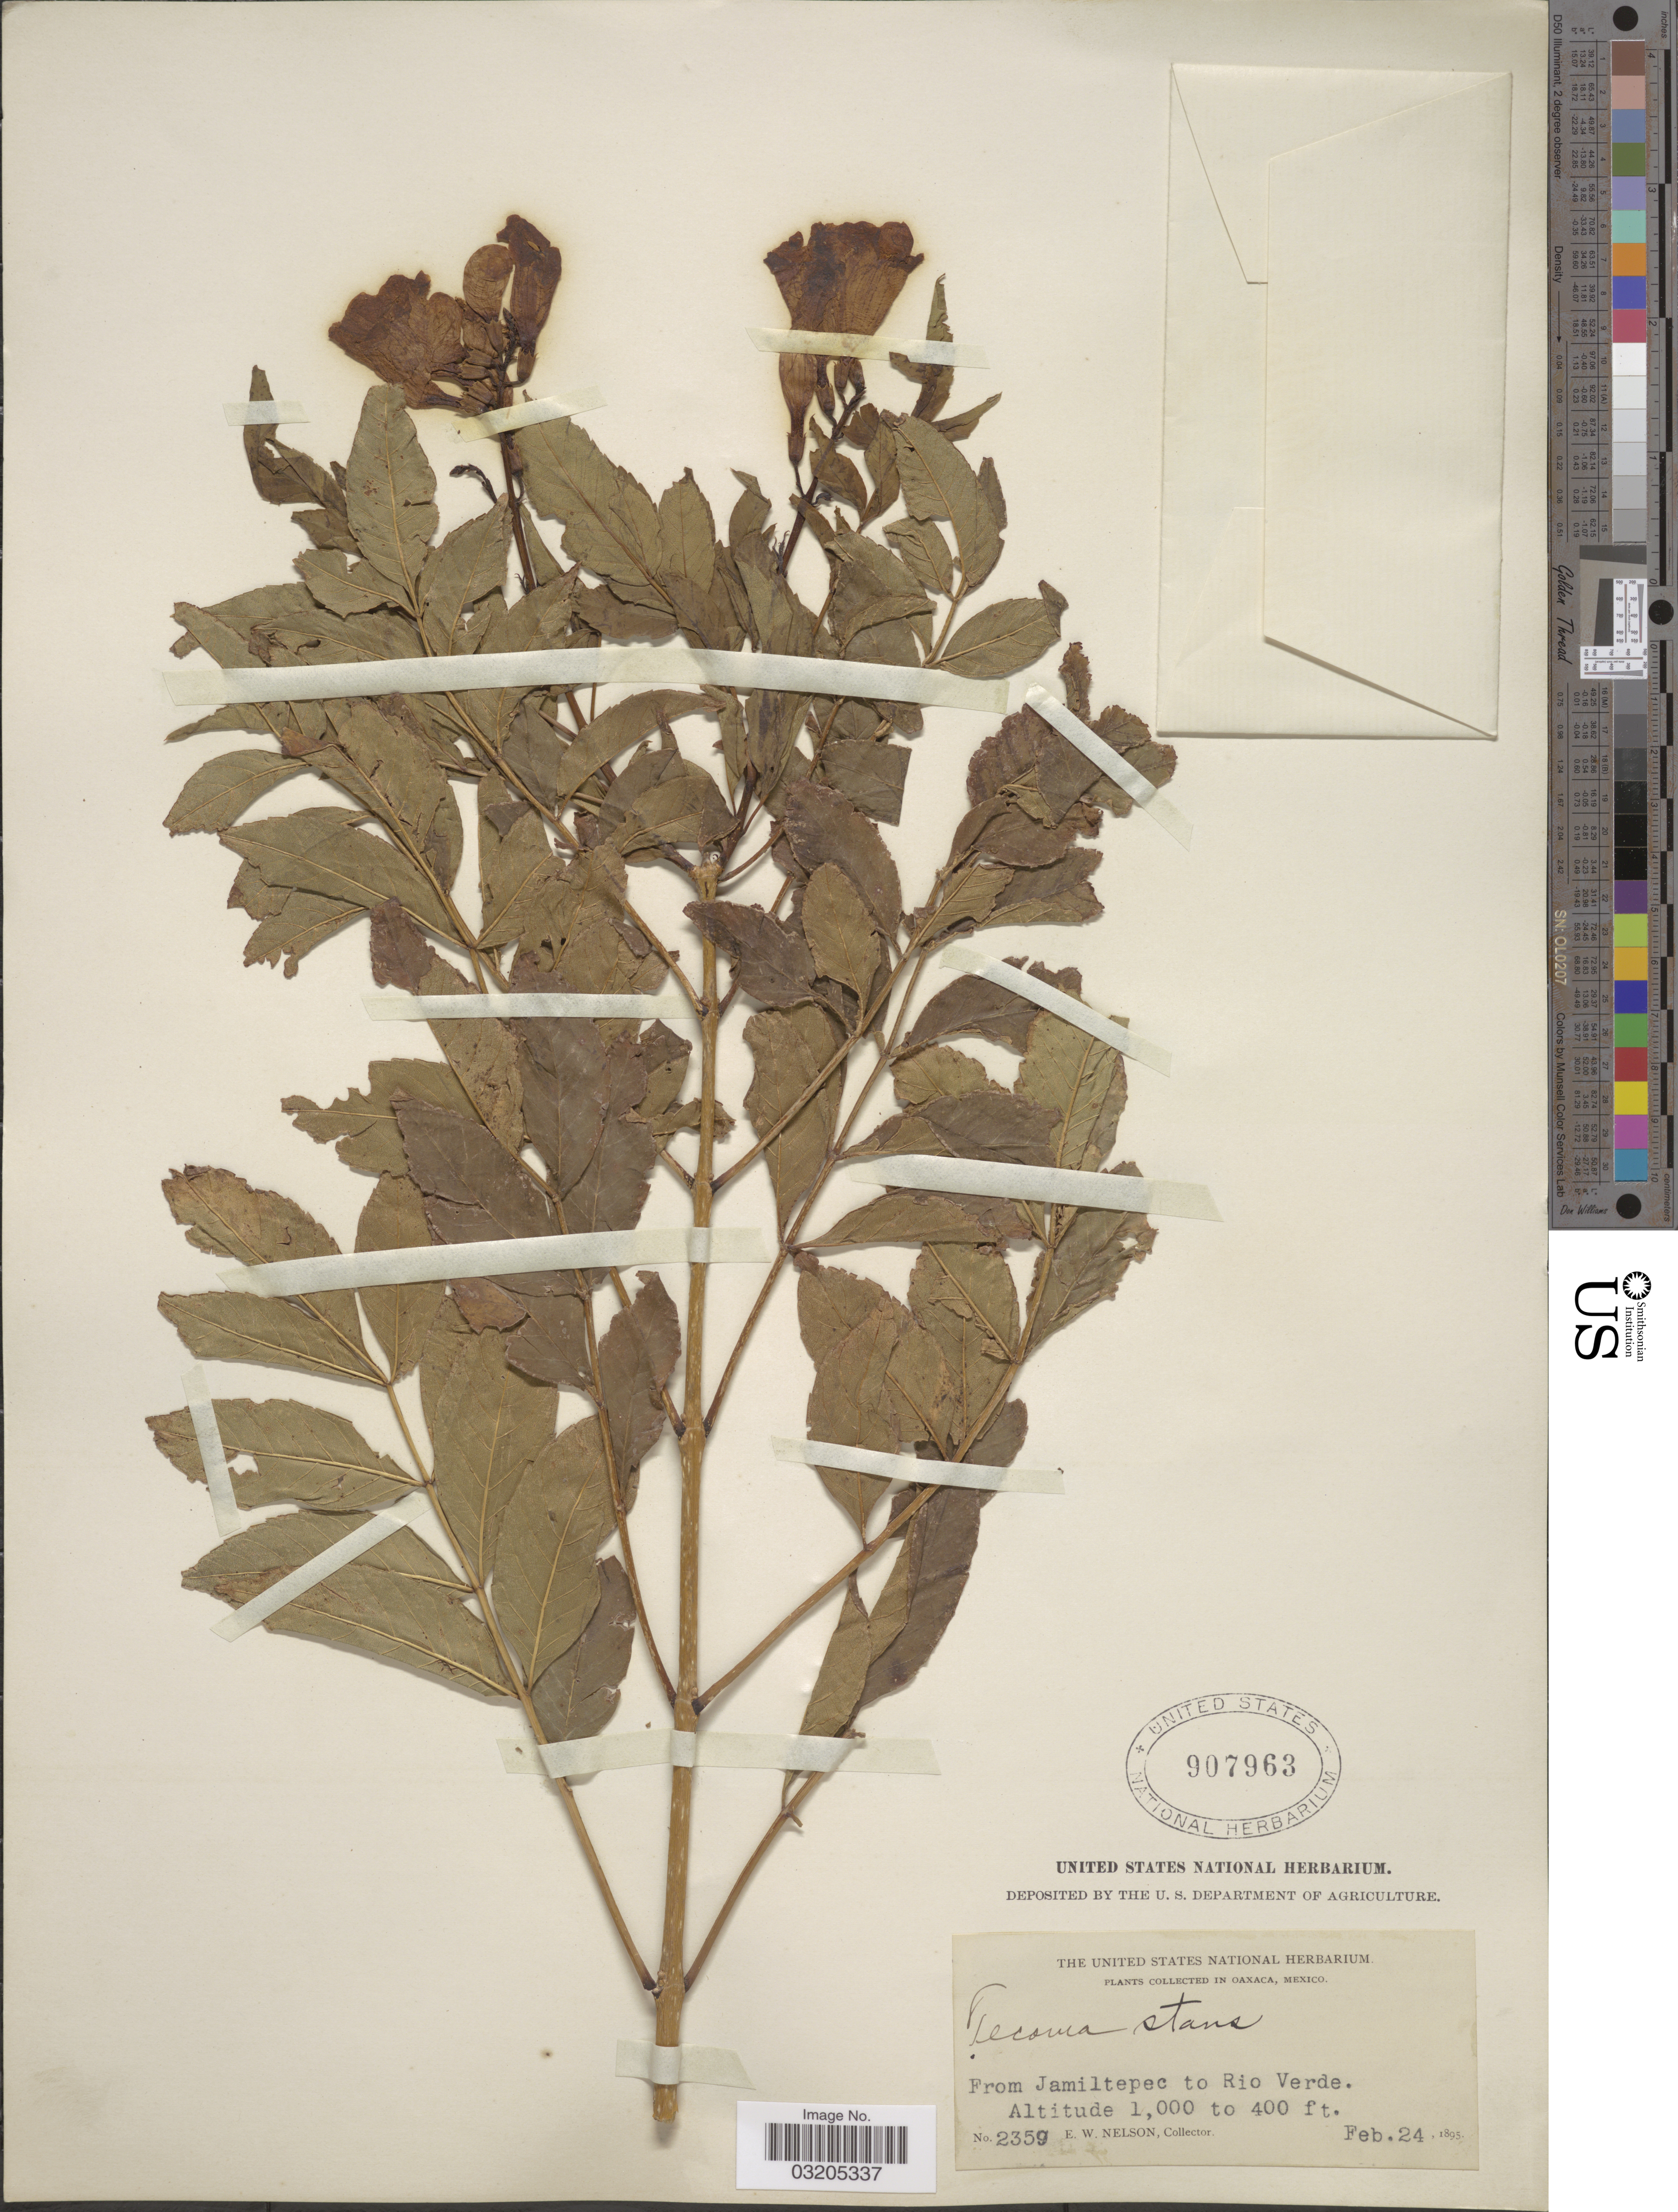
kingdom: Plantae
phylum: Tracheophyta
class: Magnoliopsida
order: Lamiales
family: Bignoniaceae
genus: Tecoma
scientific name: Tecoma stans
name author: (L.) Juss. ex Kunth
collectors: E. W. Nelson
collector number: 2359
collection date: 1895-02-24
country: Mexico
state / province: Oaxaca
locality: From Jamiltepec to Rio Verde.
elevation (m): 122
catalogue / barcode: US 907963